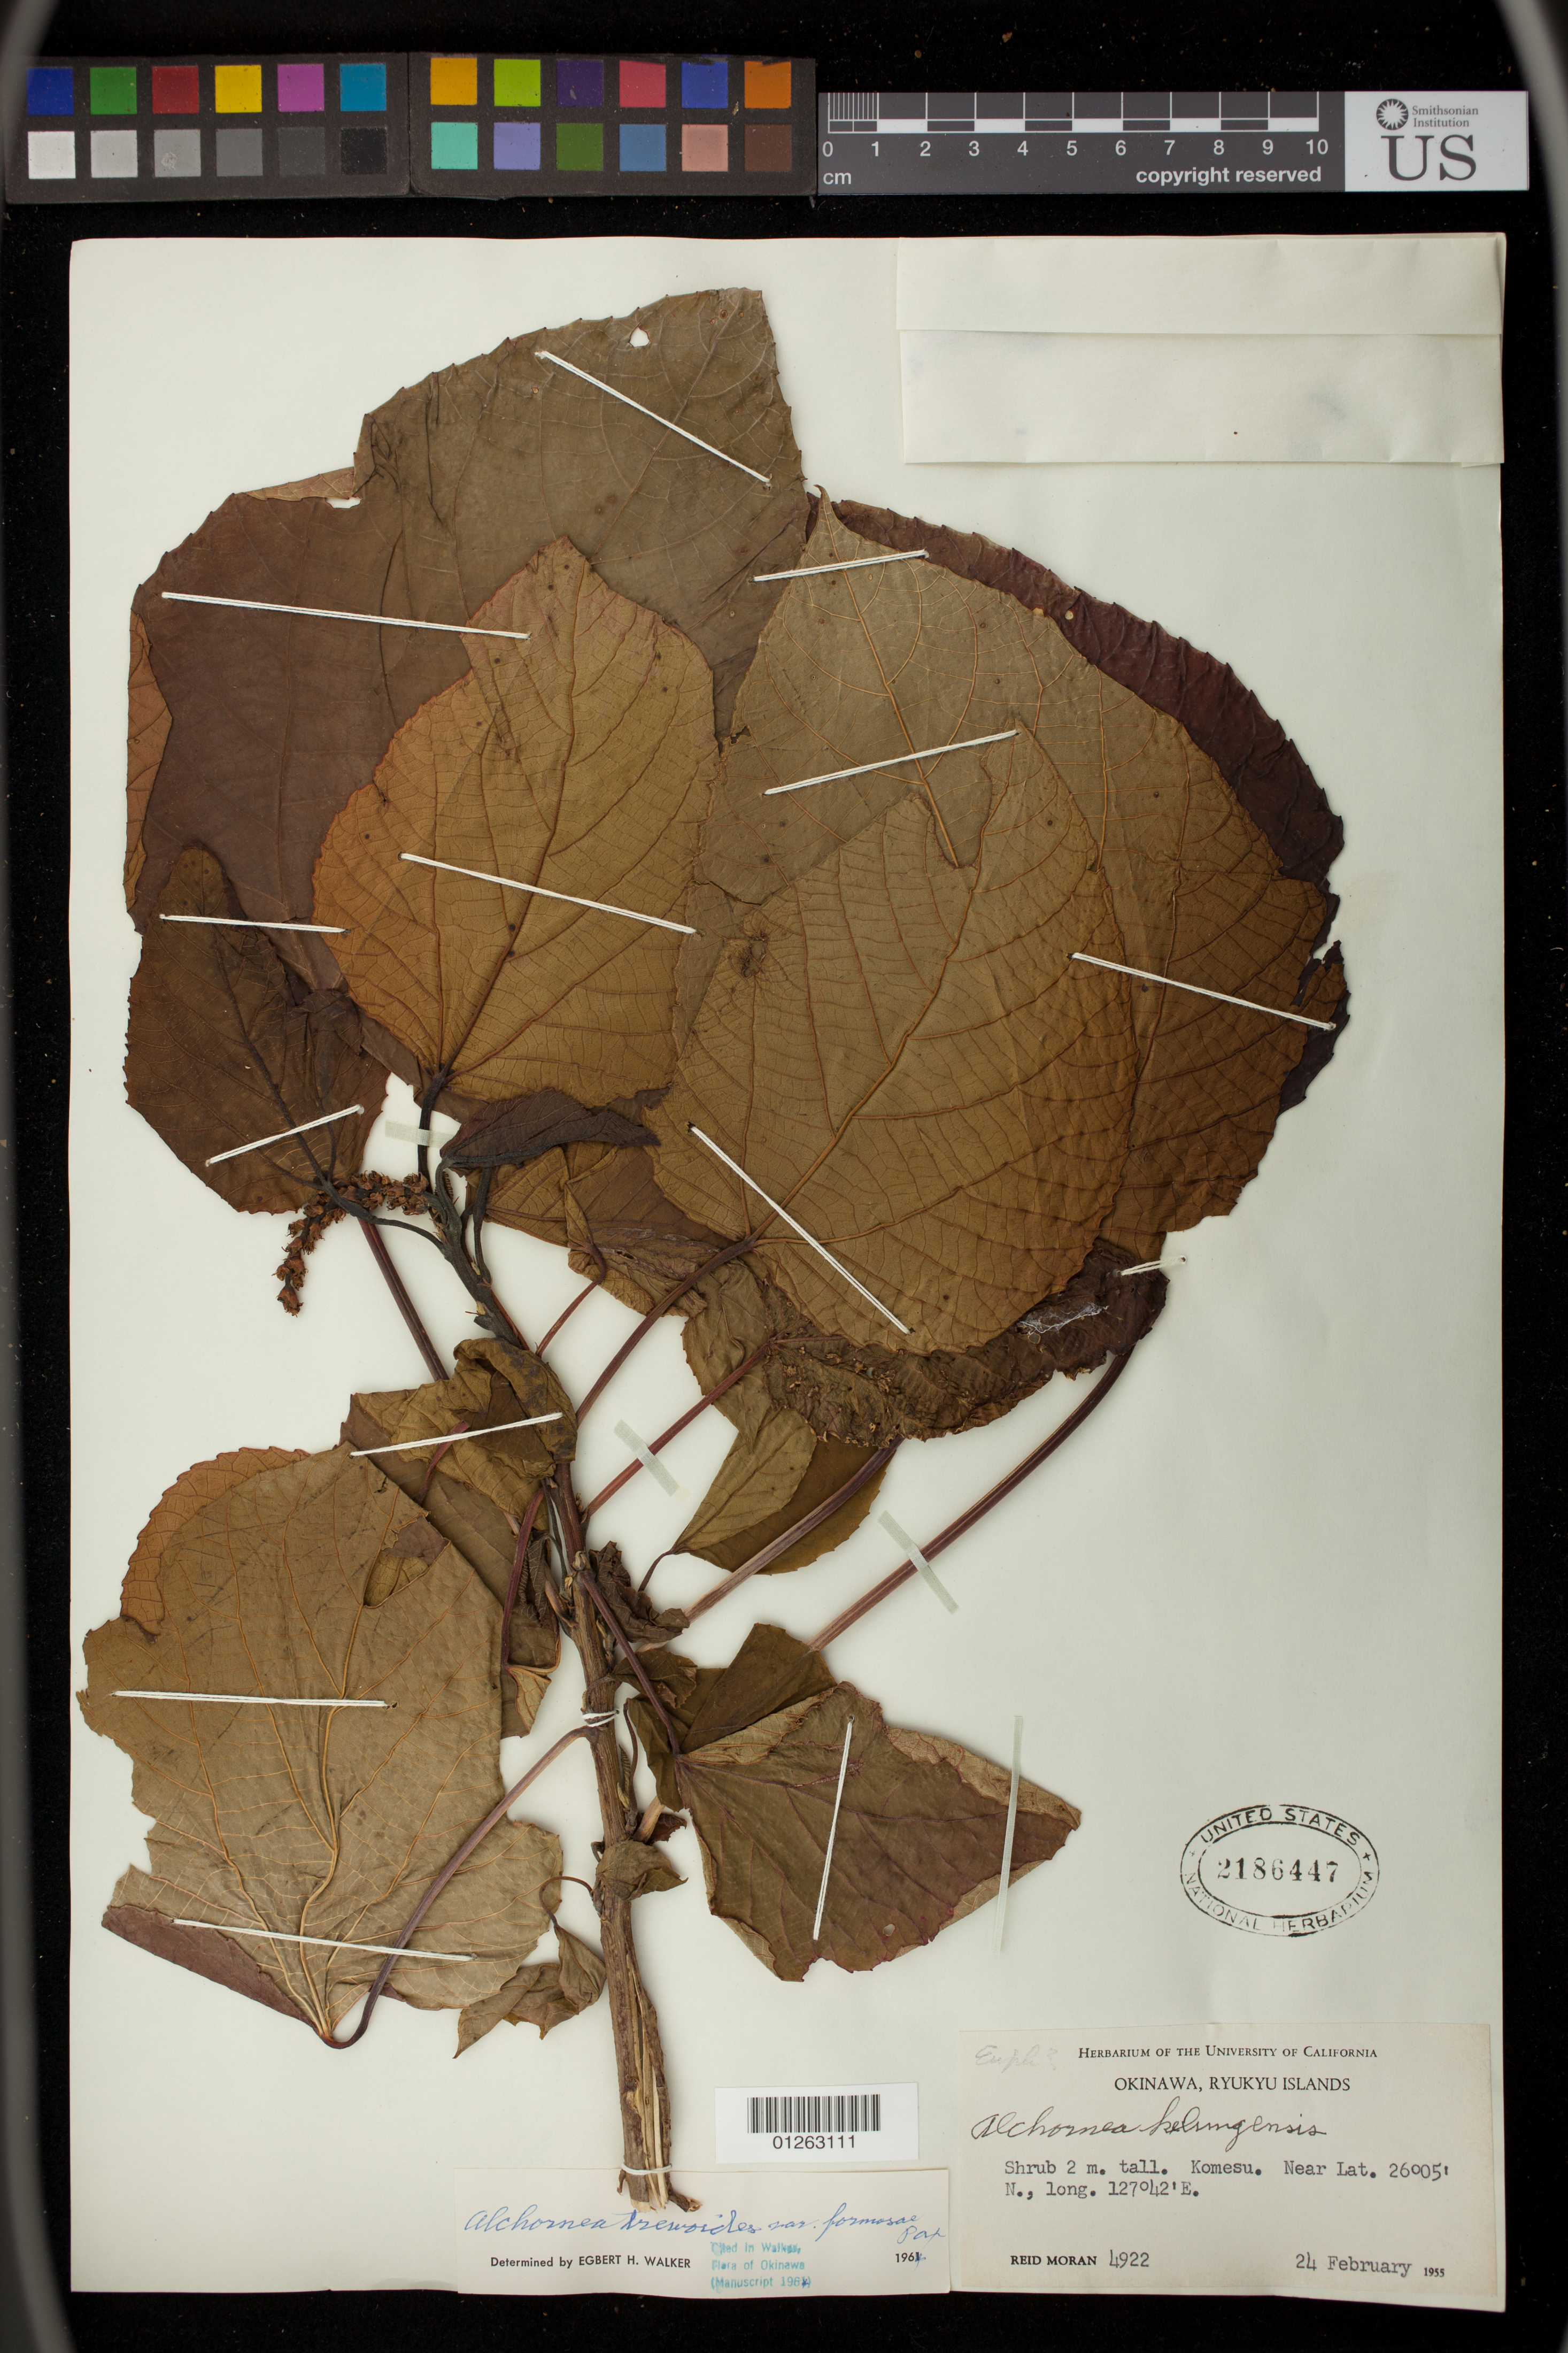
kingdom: Plantae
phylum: Tracheophyta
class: Magnoliopsida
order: Malpighiales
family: Euphorbiaceae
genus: Alchornea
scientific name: Alchornea pearcei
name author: Britton ex Rusby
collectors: R. Moran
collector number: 4922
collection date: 1955-02-24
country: Japan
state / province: Okinawa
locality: Ryukyu Islands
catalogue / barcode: US 2186447